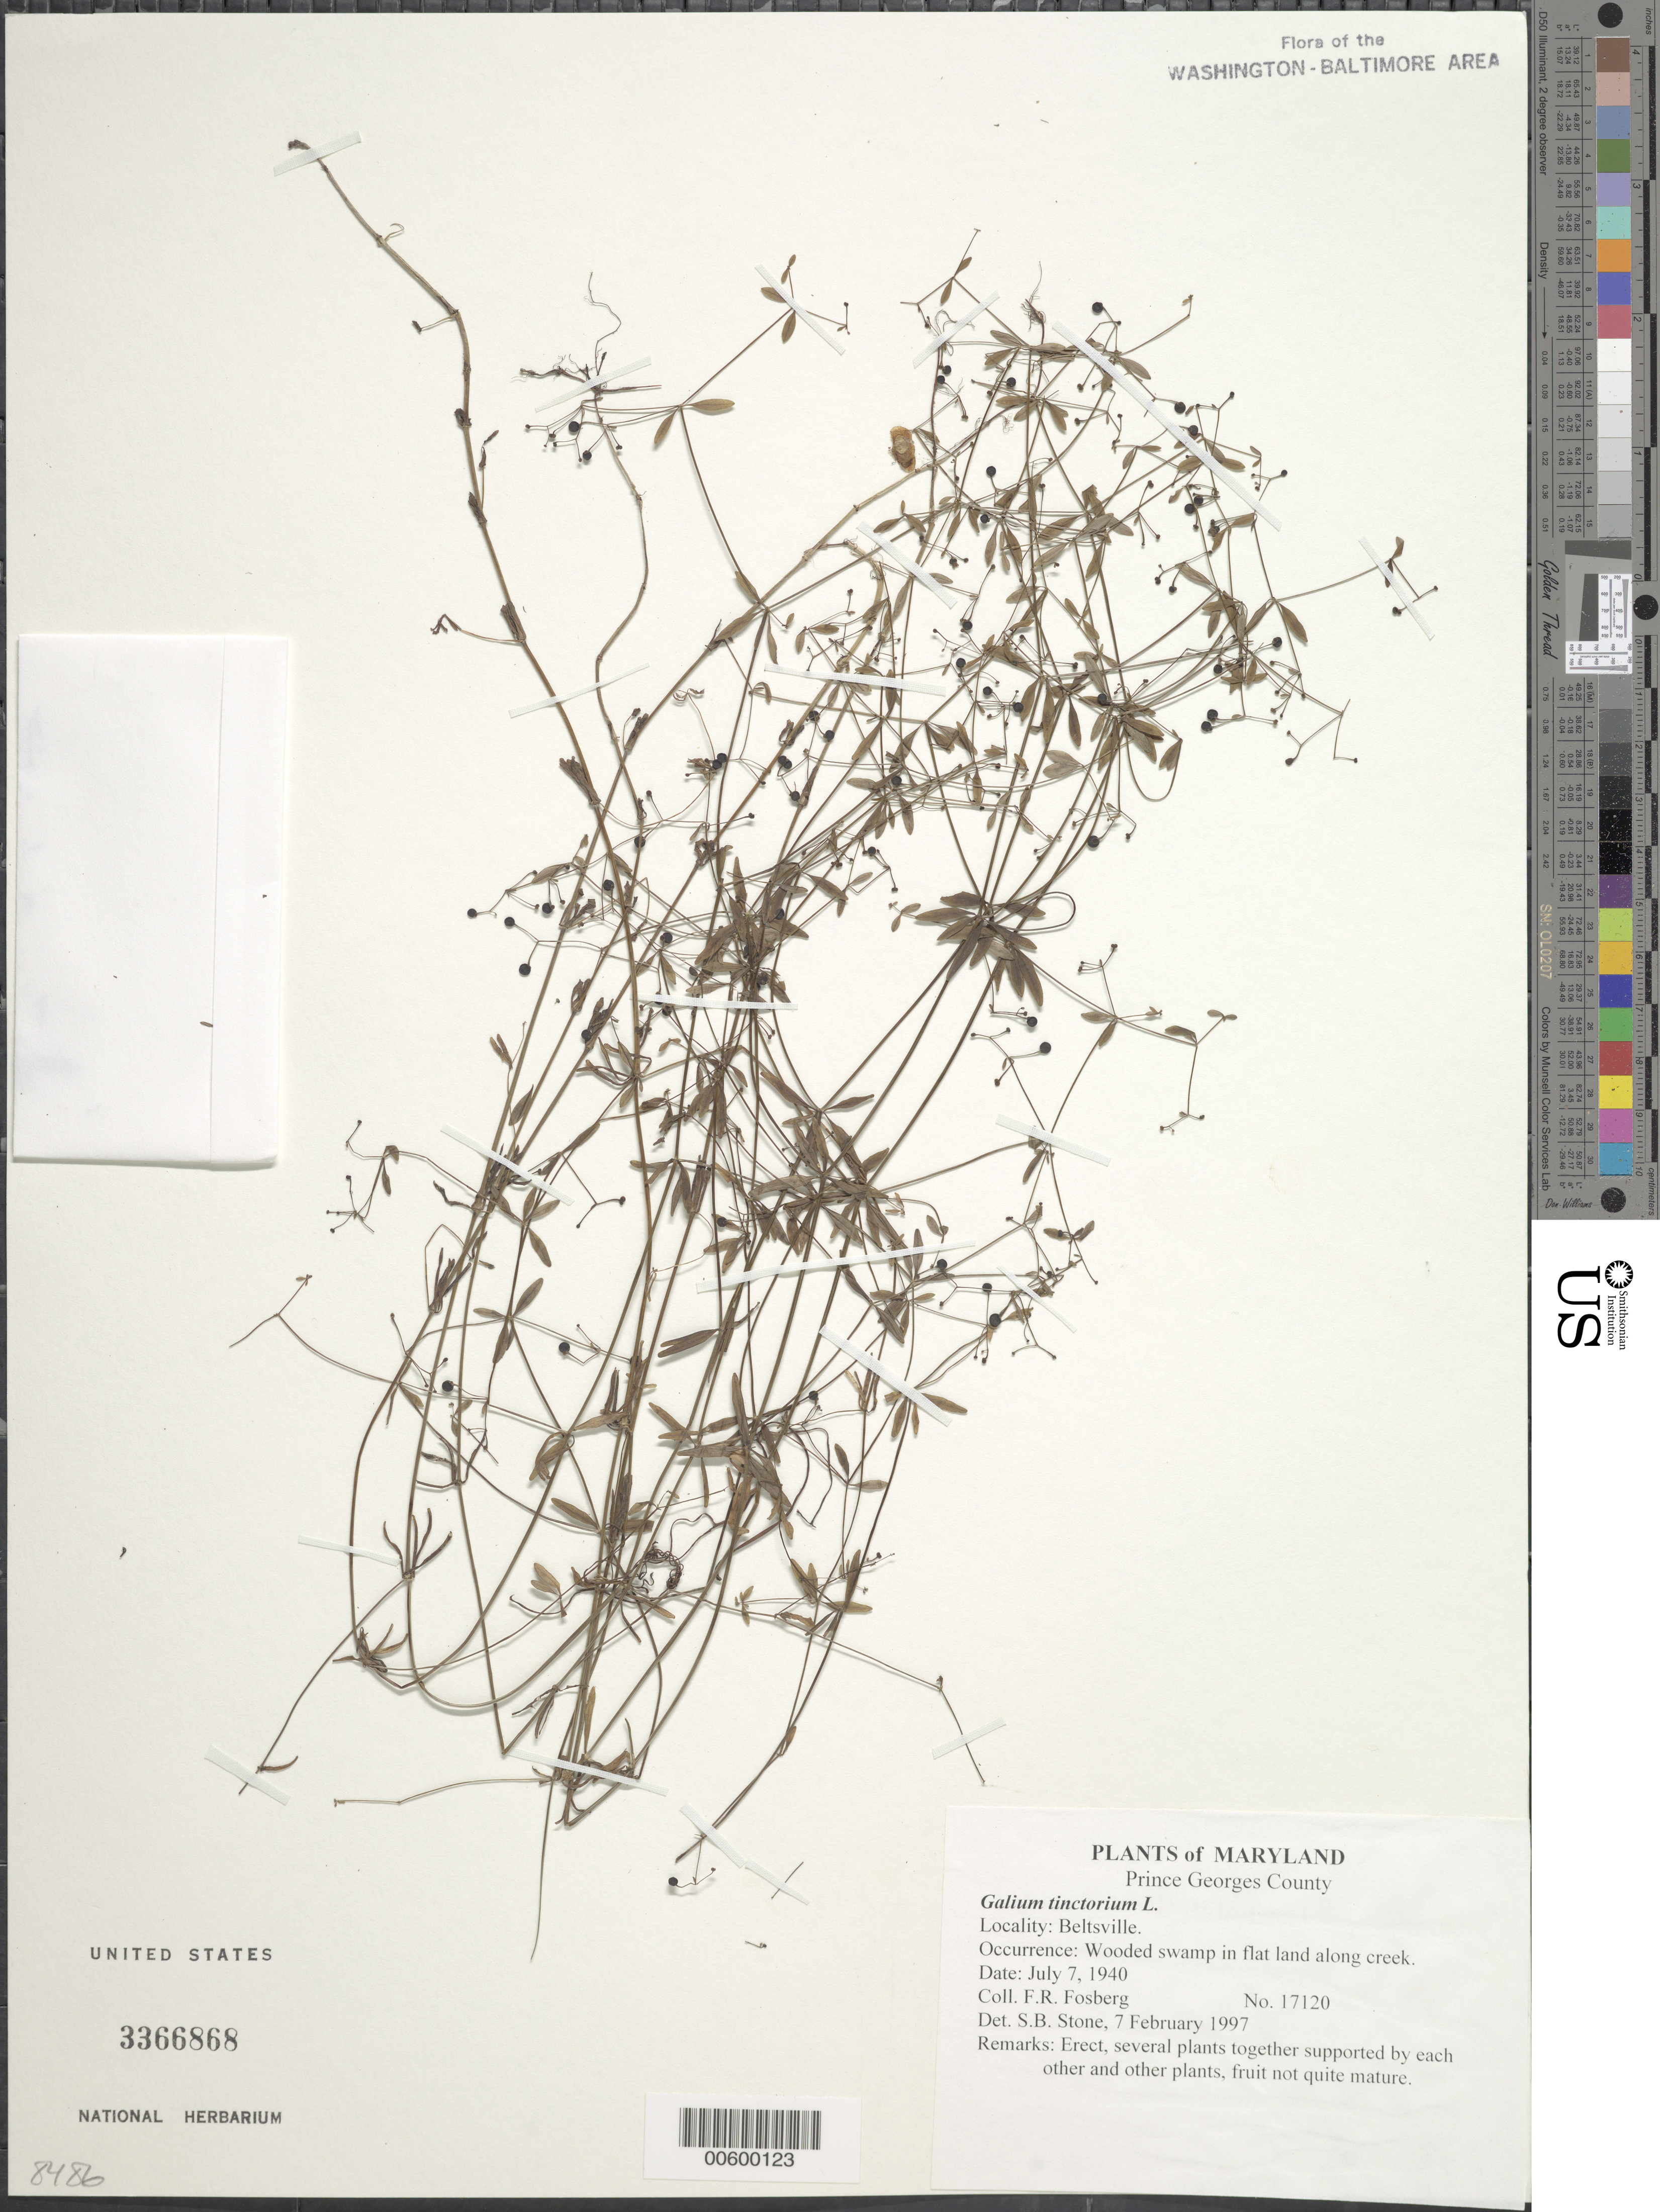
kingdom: Plantae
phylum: Tracheophyta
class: Magnoliopsida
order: Gentianales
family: Rubiaceae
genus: Galium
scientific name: Galium tinctorium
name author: (L.) Scop.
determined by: Stone, S. B.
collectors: F. R. Fosberg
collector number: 17120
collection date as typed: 07 Jul 1940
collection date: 1940-07-07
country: United States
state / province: Maryland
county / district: Prince George's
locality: Beltsville.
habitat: Wooded swamp in flat land along creek.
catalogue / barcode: US 3366868